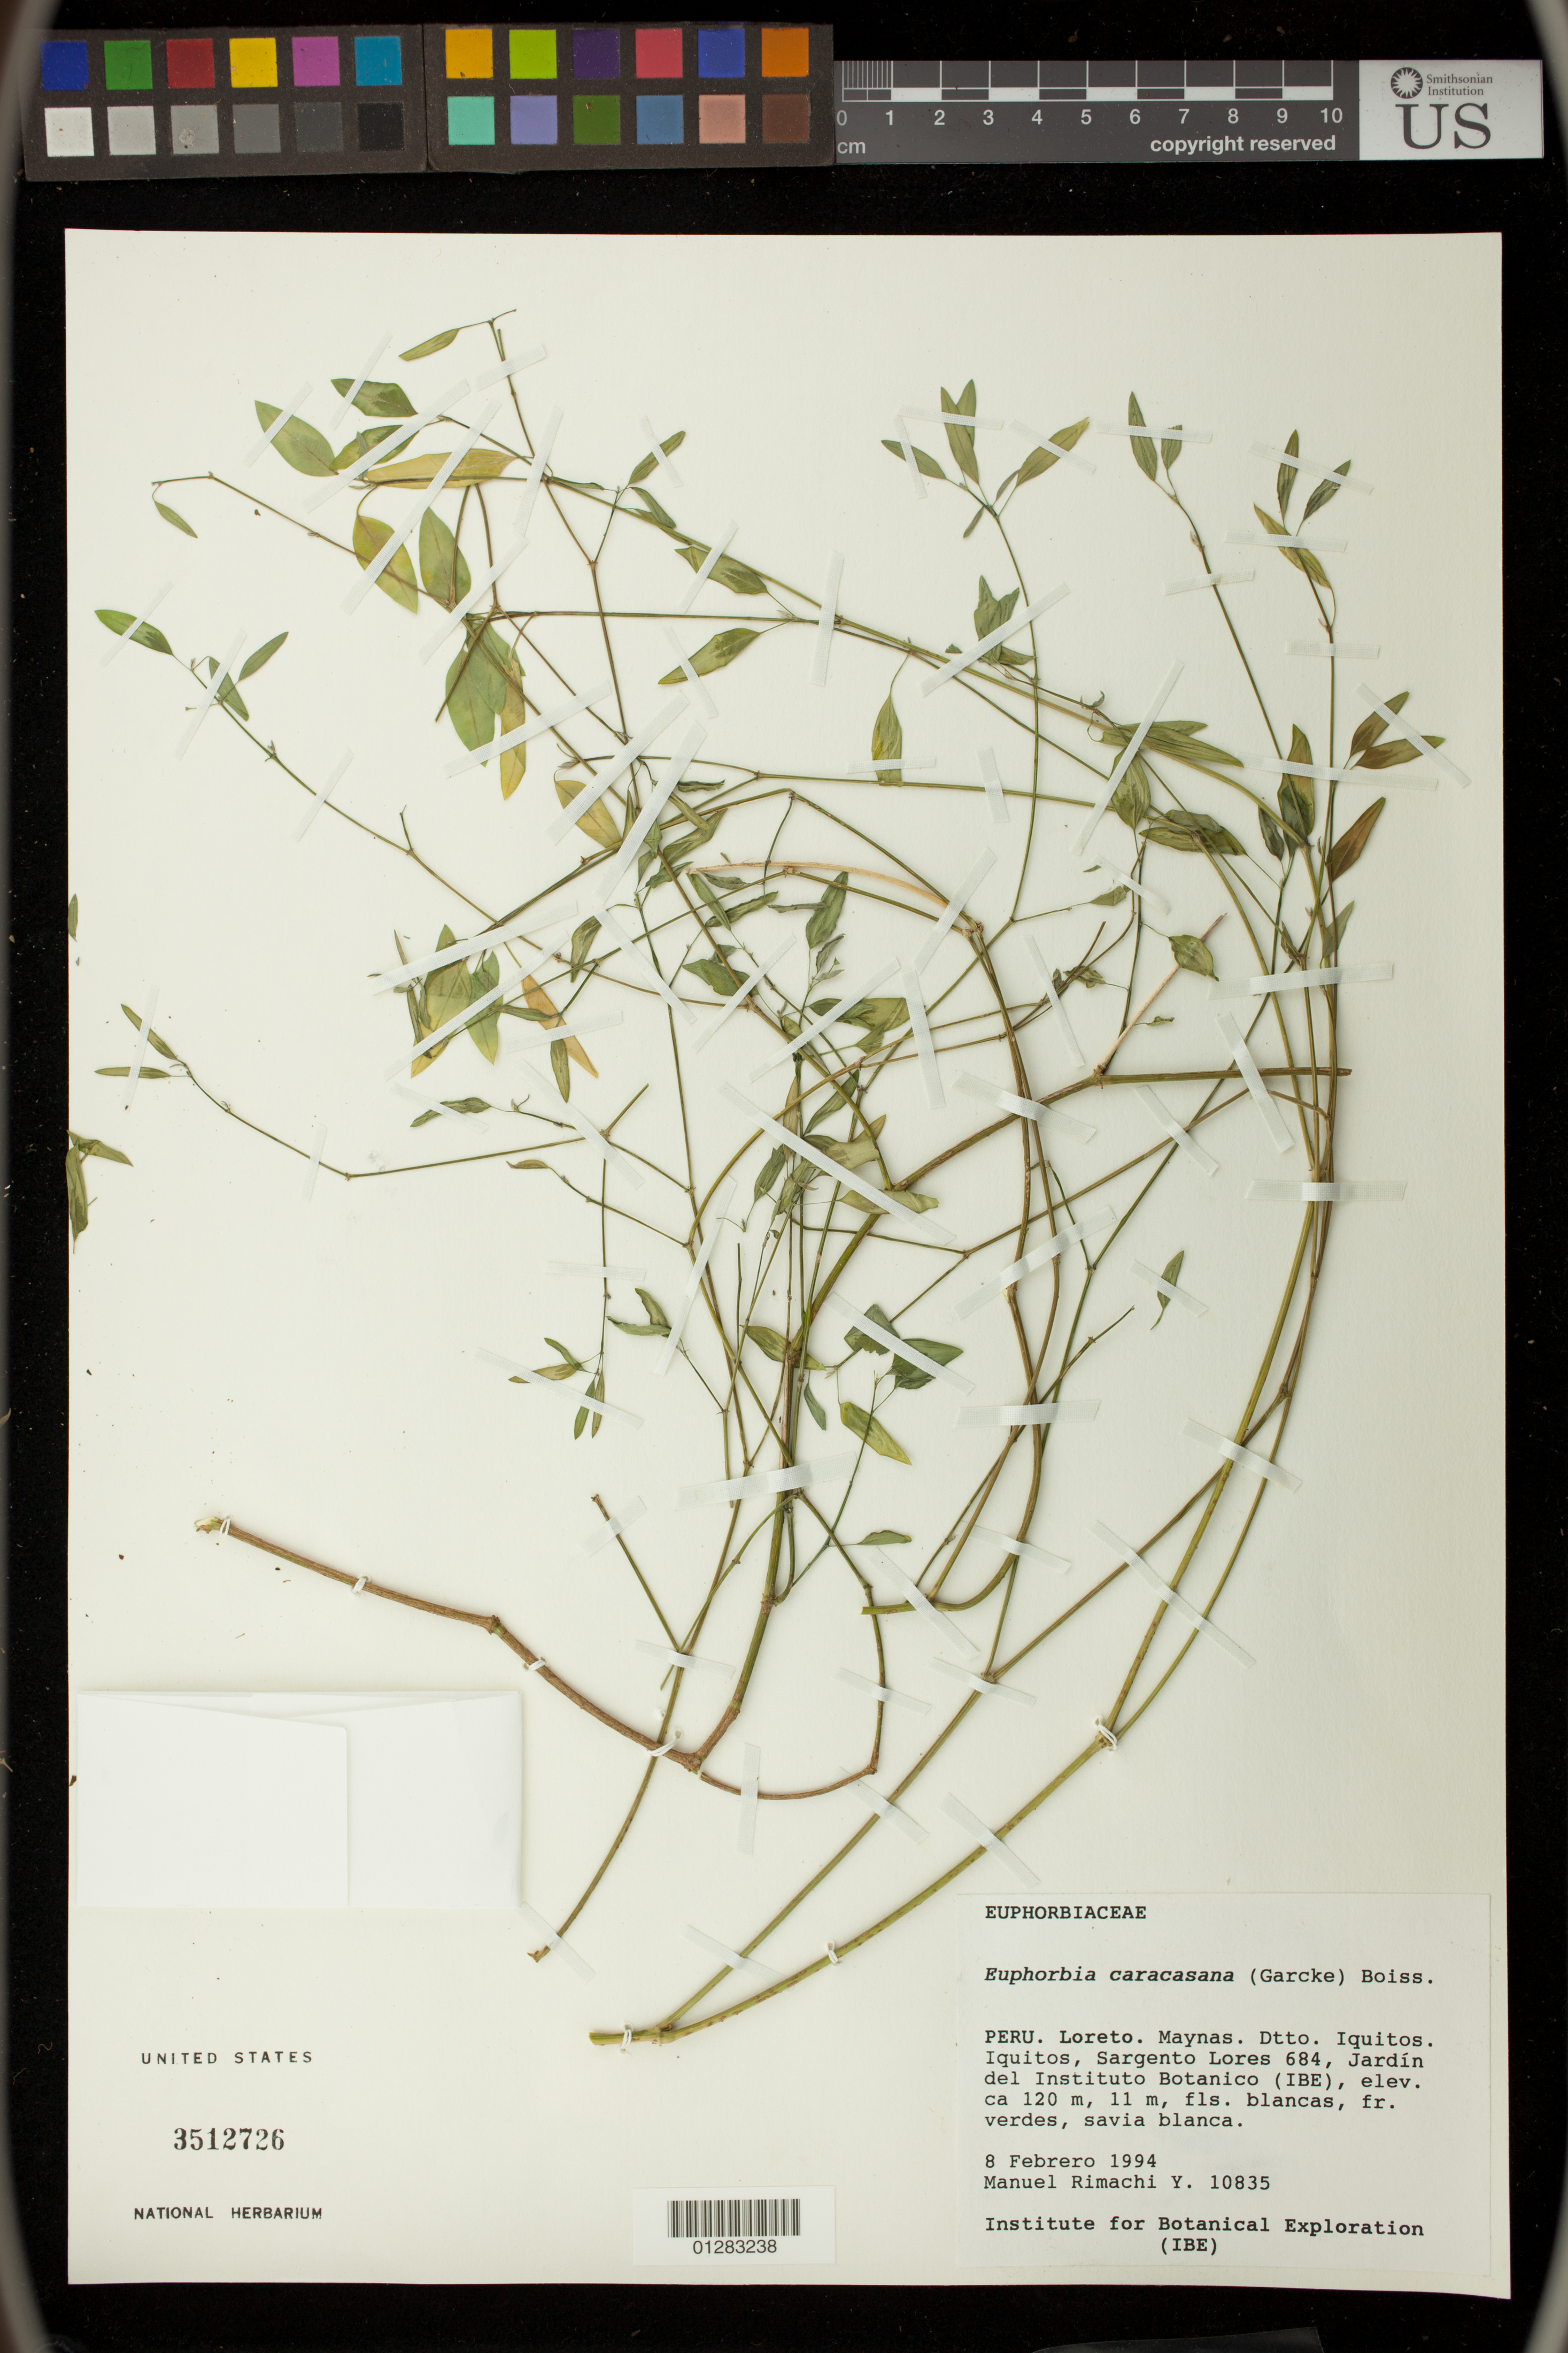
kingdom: Plantae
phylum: Tracheophyta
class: Magnoliopsida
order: Malpighiales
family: Euphorbiaceae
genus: Euphorbia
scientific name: Euphorbia cotinifolia subsp. cotinoides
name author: (Miq.) Christenh.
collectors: M. Rimachi Y.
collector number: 10835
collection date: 1994-02-08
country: Peru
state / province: Loreto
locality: Maynas. Dtto. Iquitos. Sargento Lores 684, Jardin del Instituo Botanico (IBE).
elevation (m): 120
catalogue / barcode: US 3512726